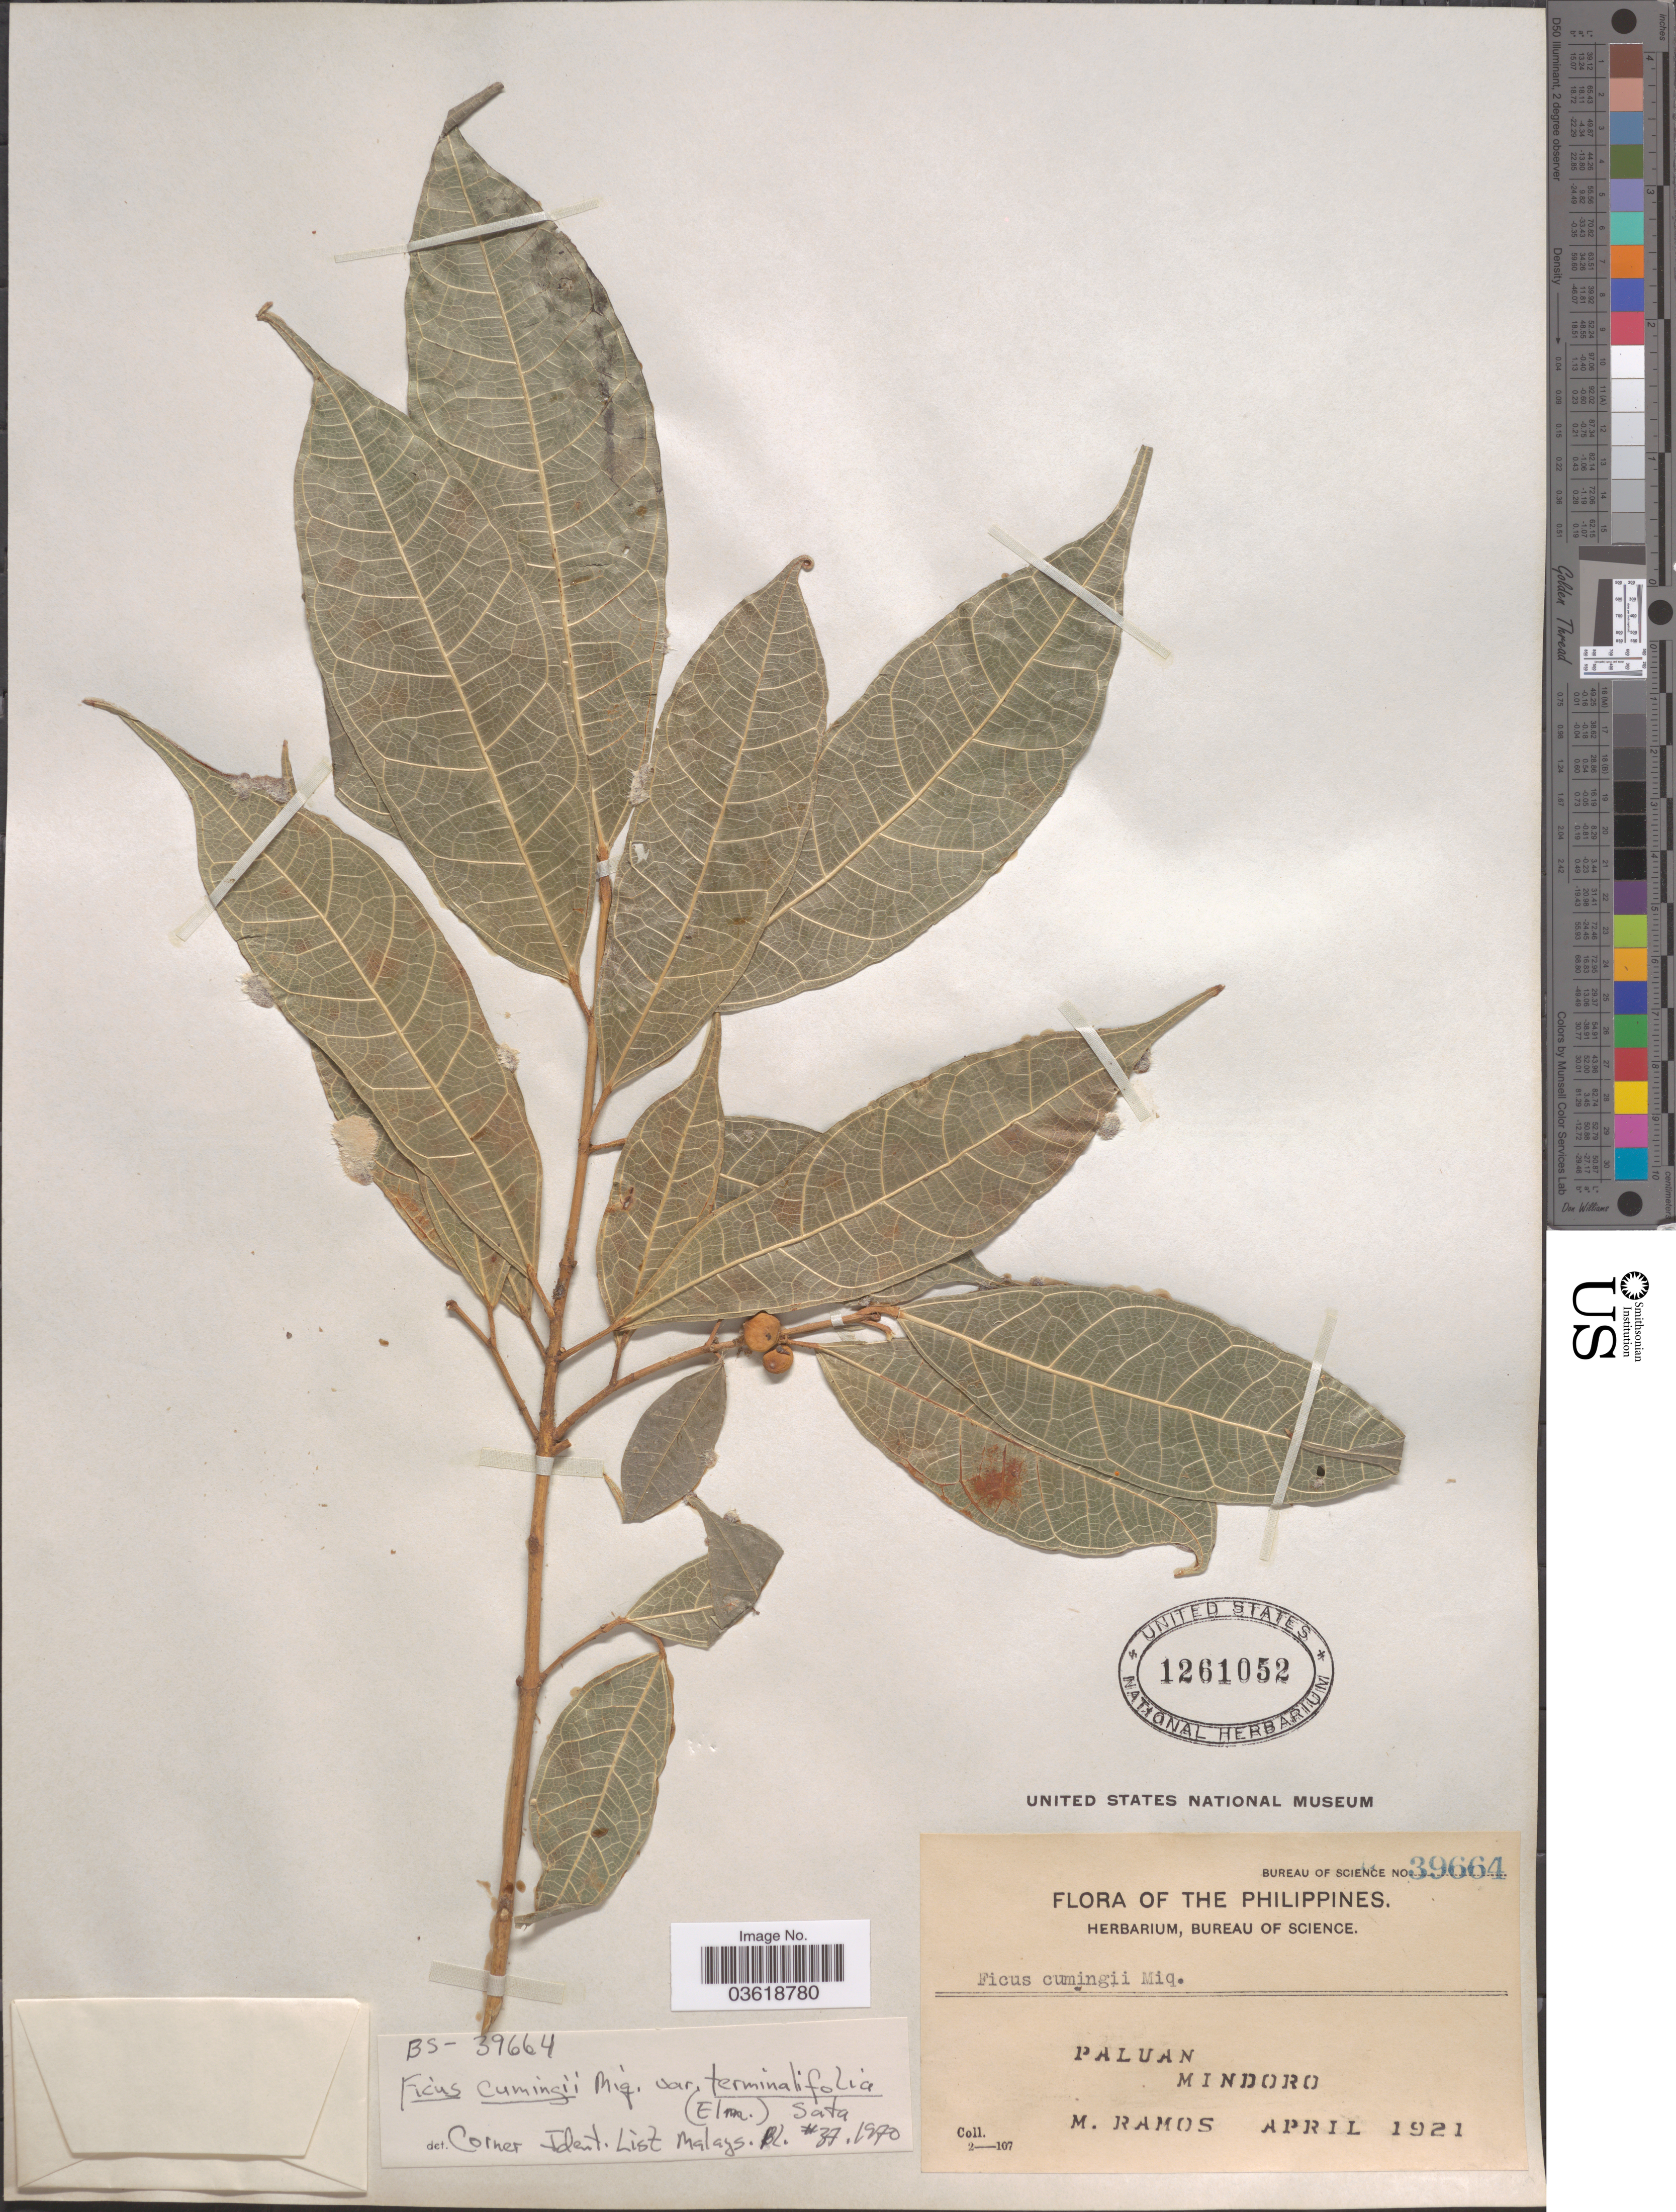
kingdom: Plantae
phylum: Tracheophyta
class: Magnoliopsida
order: Rosales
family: Moraceae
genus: Ficus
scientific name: Ficus cumingii var. terminalifolia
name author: (Elmer) Sata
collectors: M. Ramos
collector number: Bureau of Science 39664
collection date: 1921-04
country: Philippines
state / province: Mimaropa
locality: Paluan. Mindoro.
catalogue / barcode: US 1261052